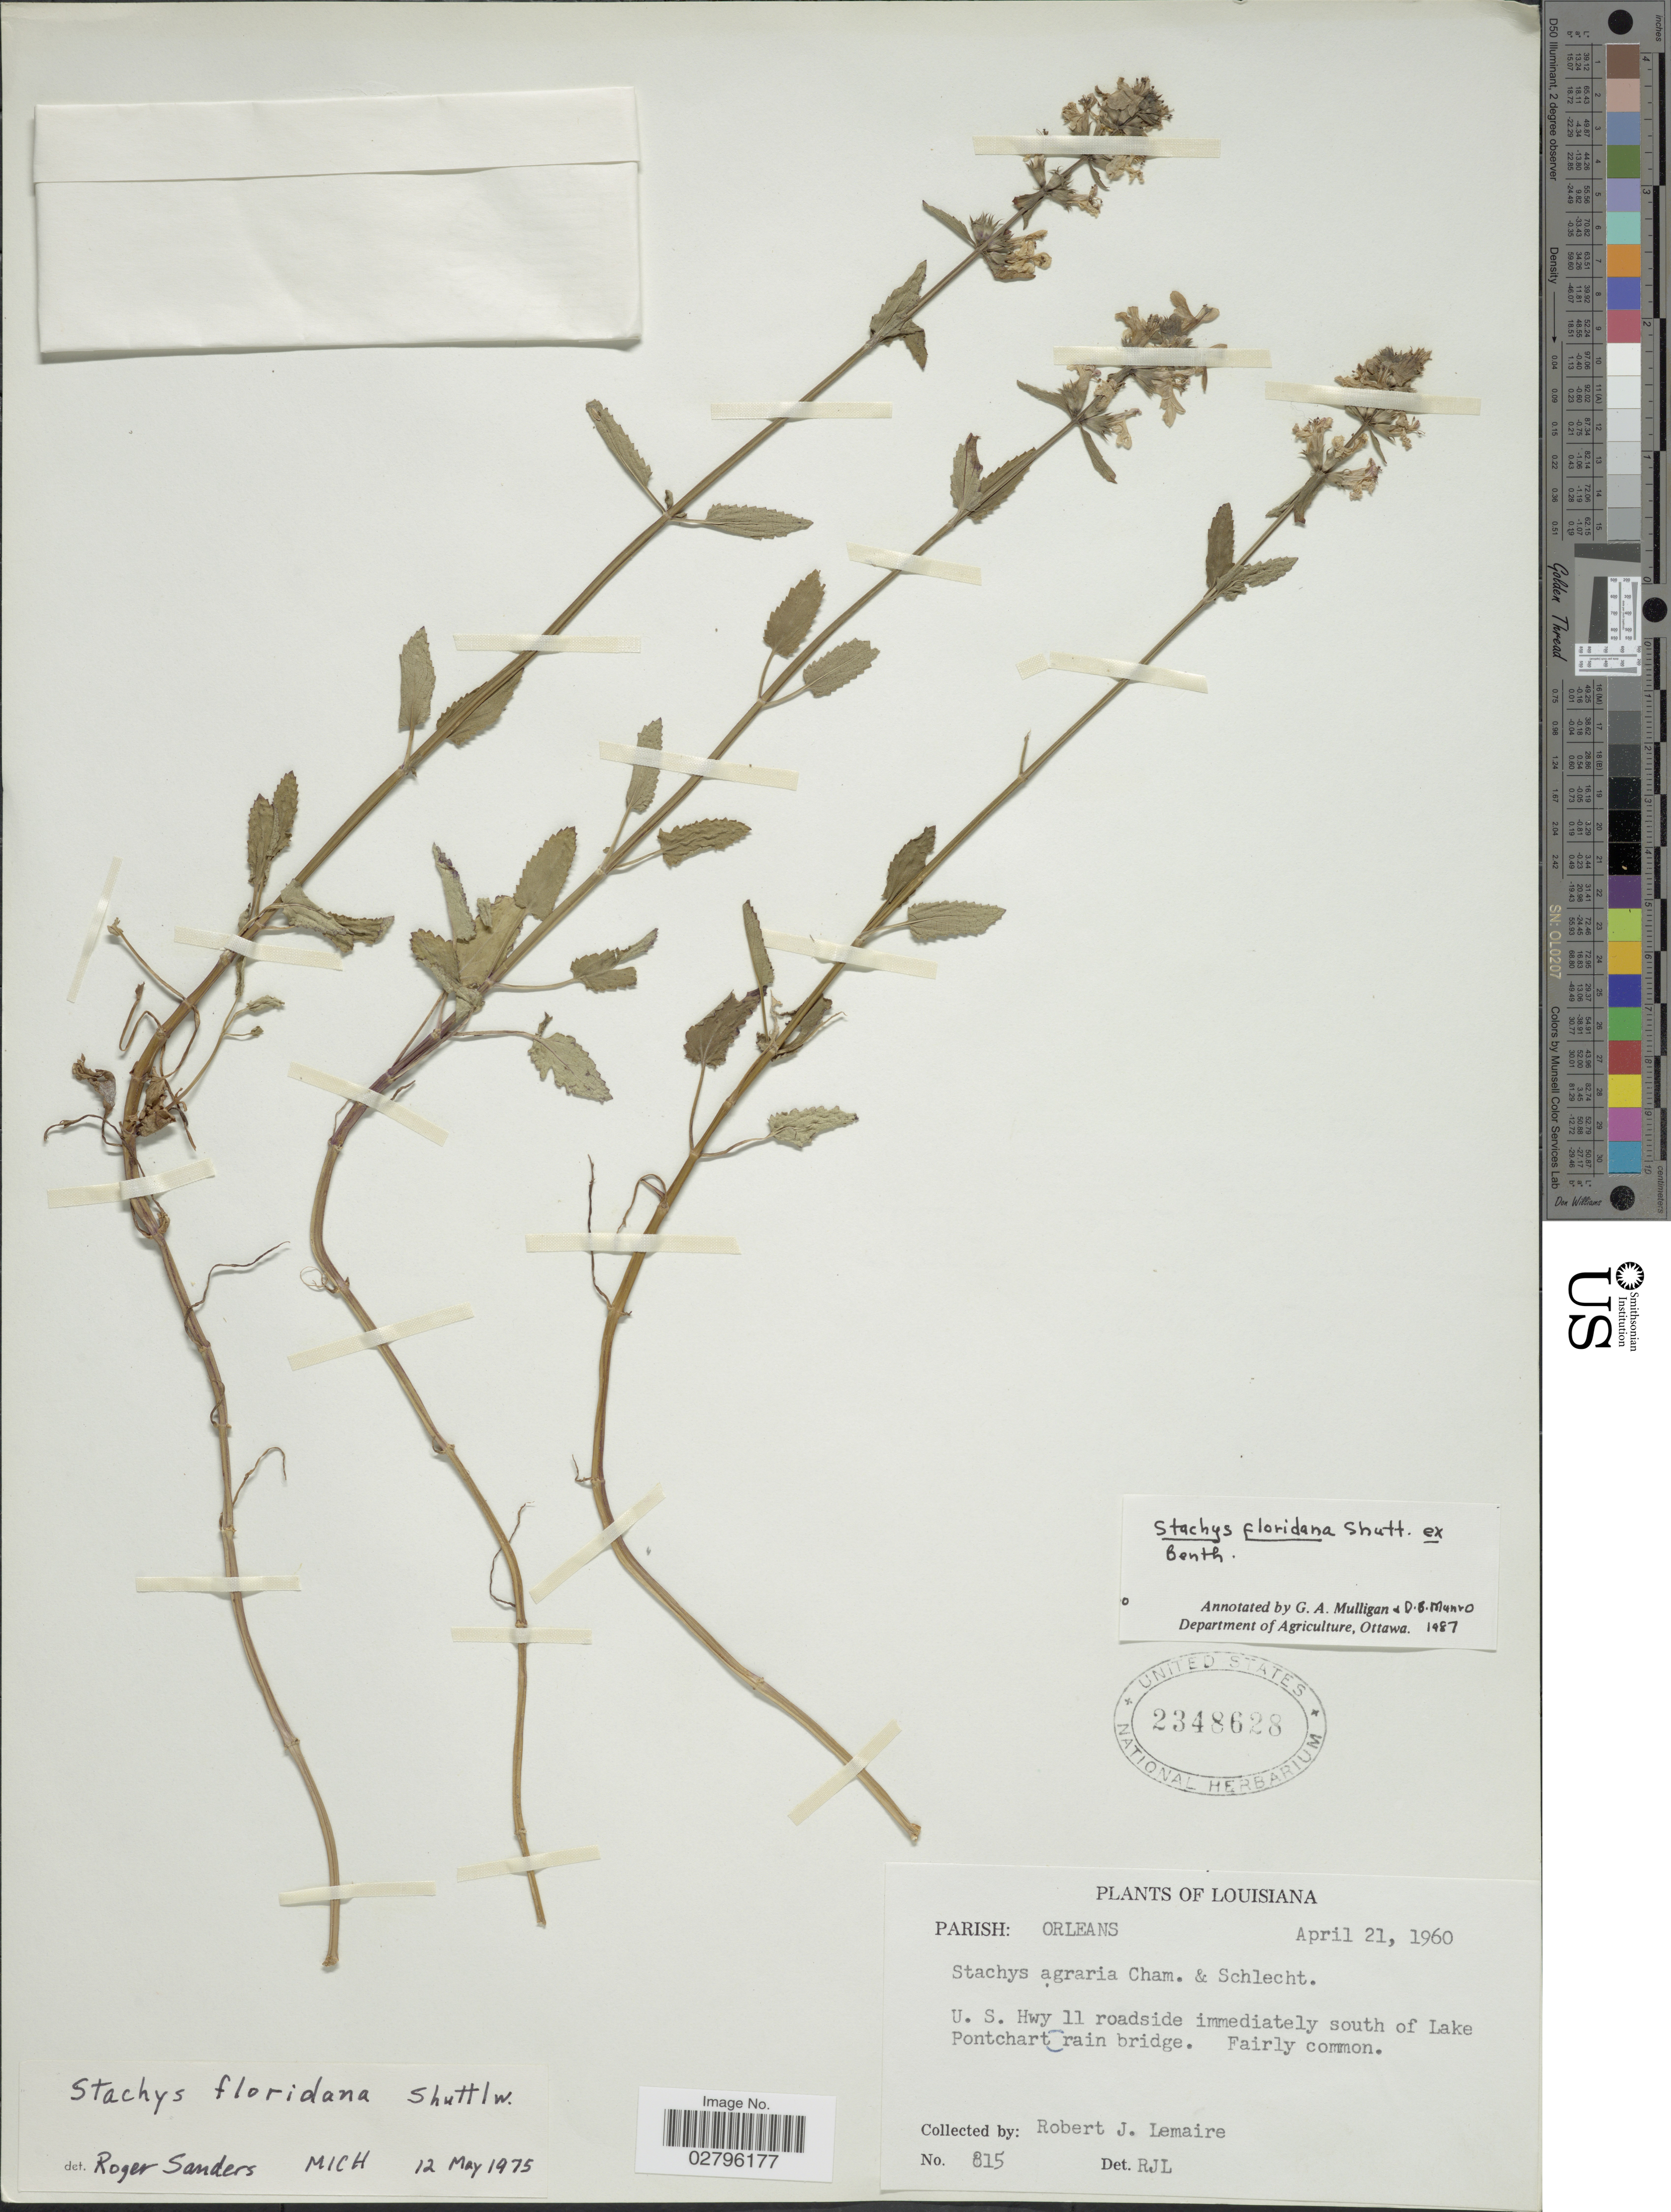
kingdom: Plantae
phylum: Tracheophyta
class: Magnoliopsida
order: Lamiales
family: Lamiaceae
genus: Stachys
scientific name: Stachys floridana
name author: Shuttlew. ex Benth.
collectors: R. J. Lemaire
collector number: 815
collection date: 1960-04-21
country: United States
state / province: Louisiana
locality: Parish: Orleans. U.S. Hwy 11 roadside immediately south of Lake Pontchartrain bridge.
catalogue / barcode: US 2348628